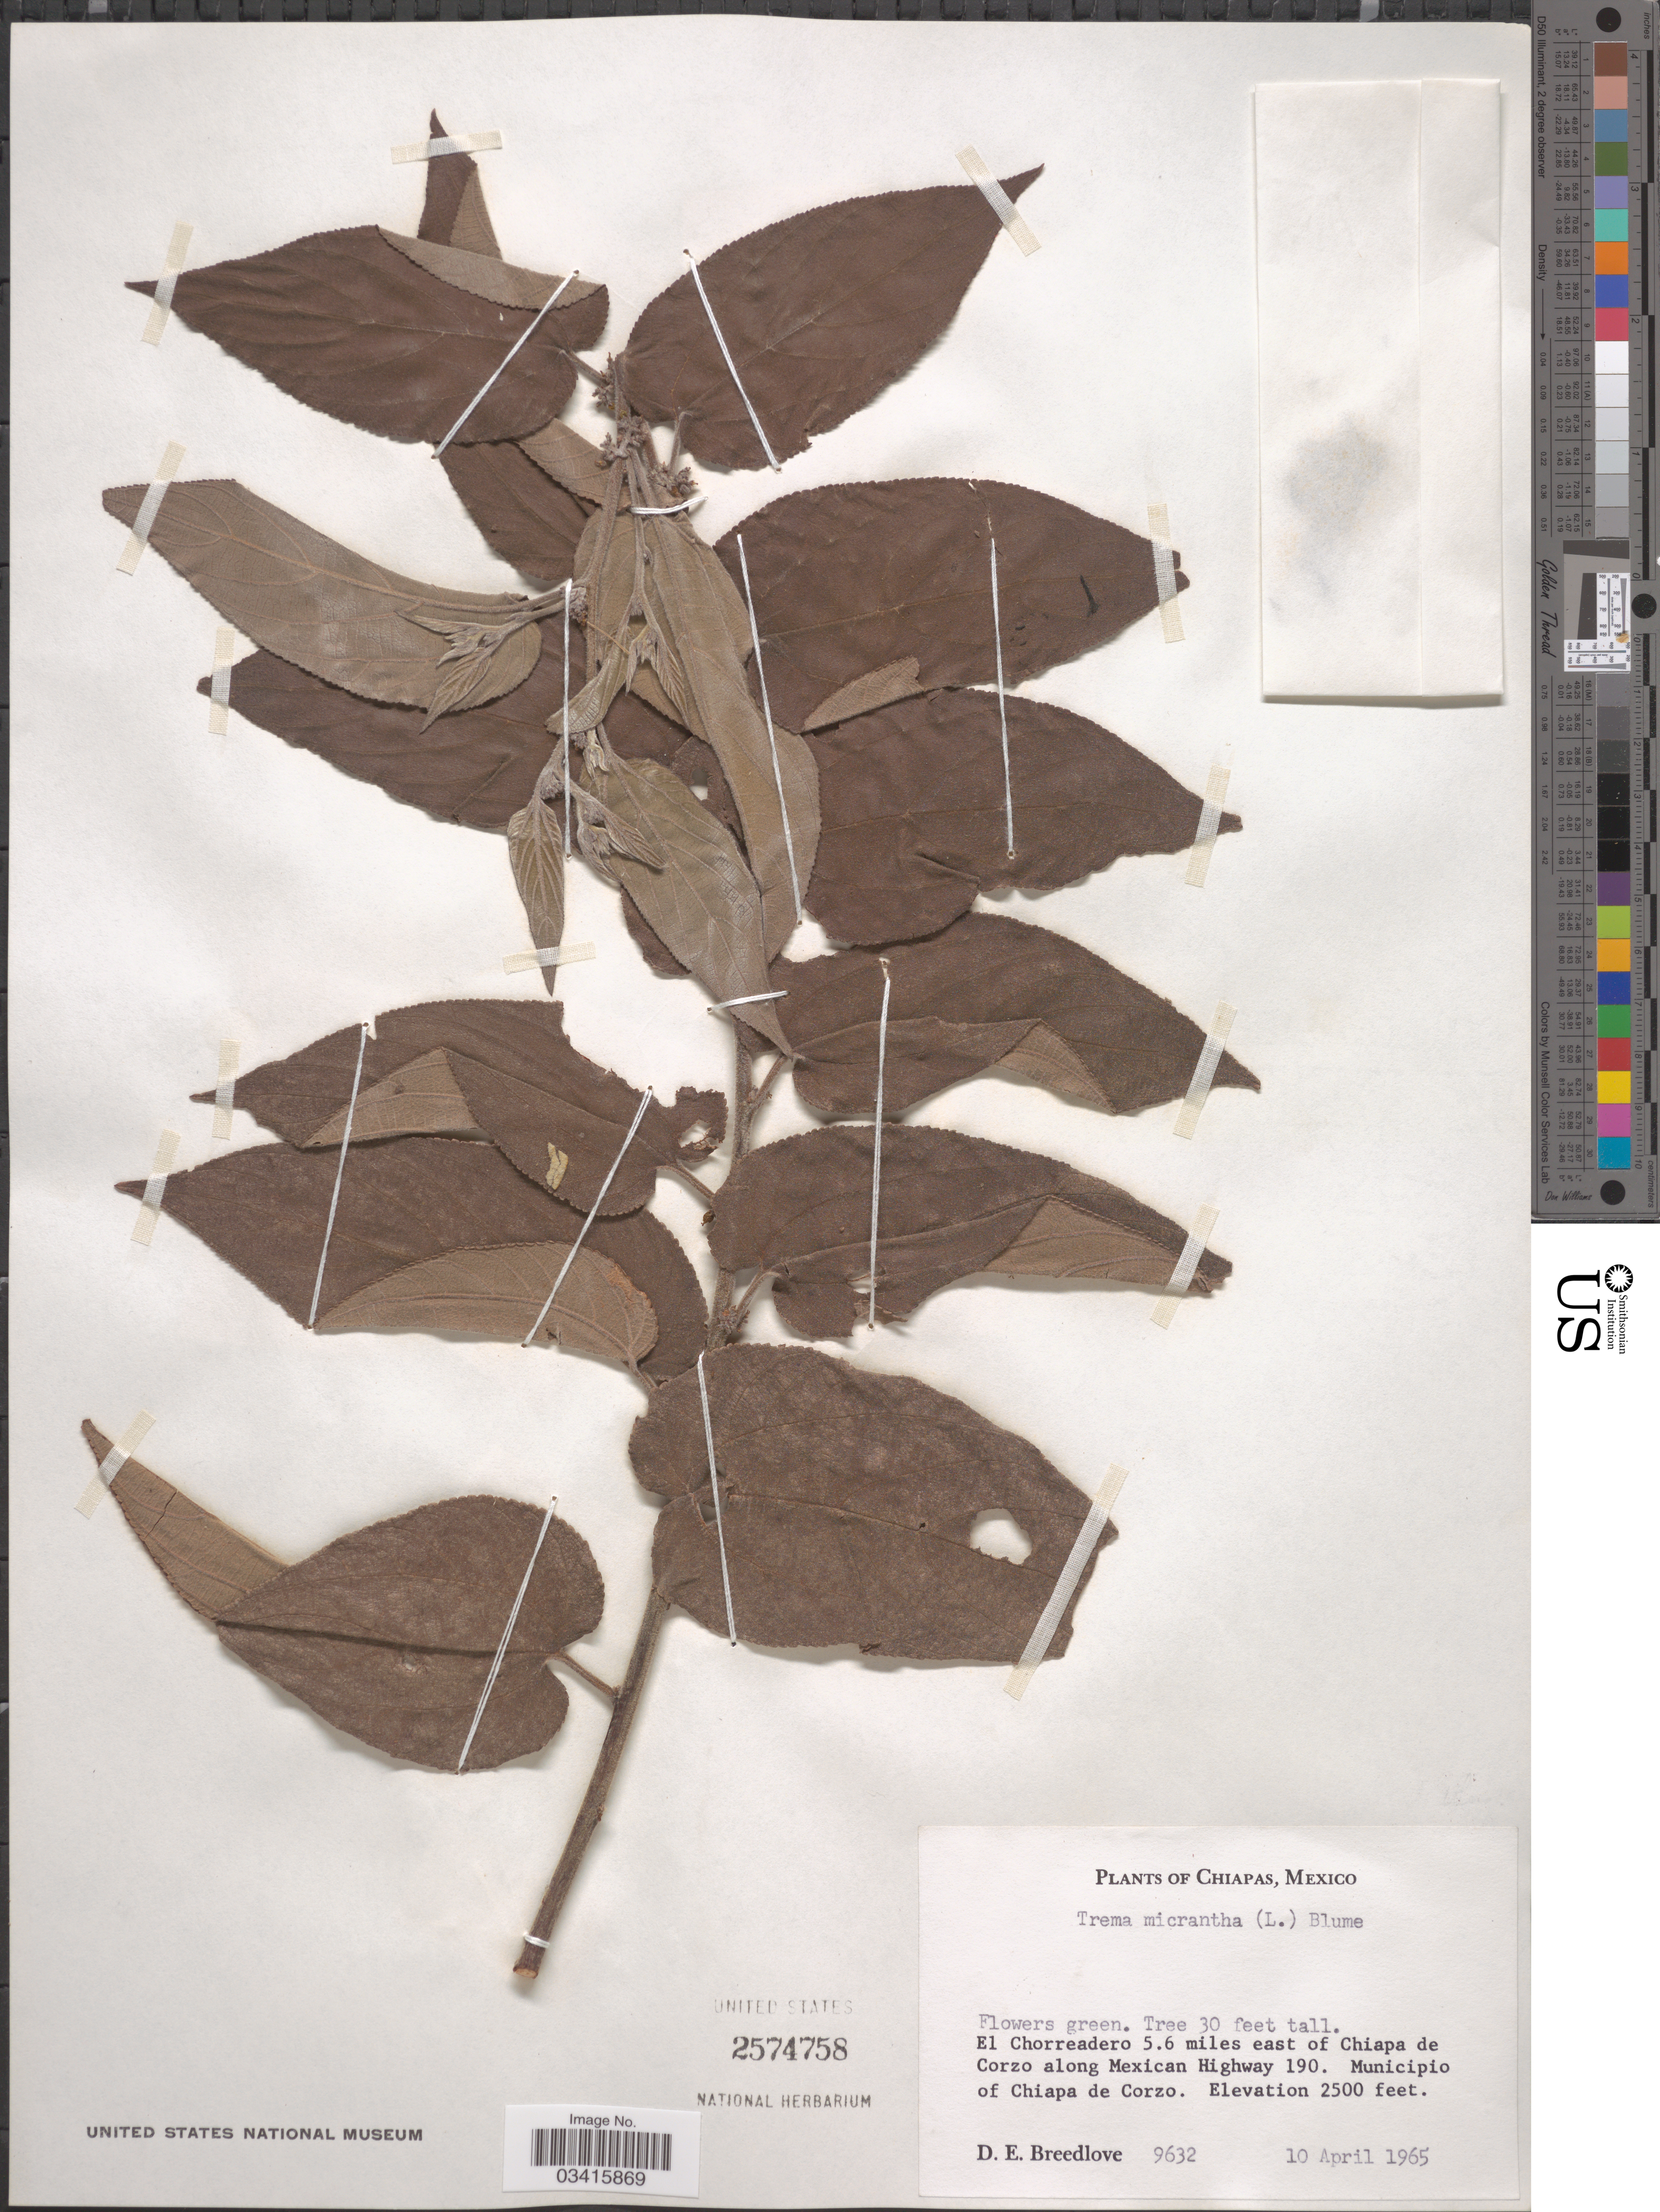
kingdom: Plantae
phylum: Tracheophyta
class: Magnoliopsida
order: Rosales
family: Cannabaceae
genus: Trema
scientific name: Trema micranthum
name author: (L.) Blume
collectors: D. E. Breedlove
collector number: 9632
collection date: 1965-04-10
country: Mexico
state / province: Chiapas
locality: El Chorreadero 5.6 miles east of Chiapa de Corzo along Mexican Highway 190. Municipio of Chiapa de Corzo.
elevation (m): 762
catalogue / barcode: US 2574758